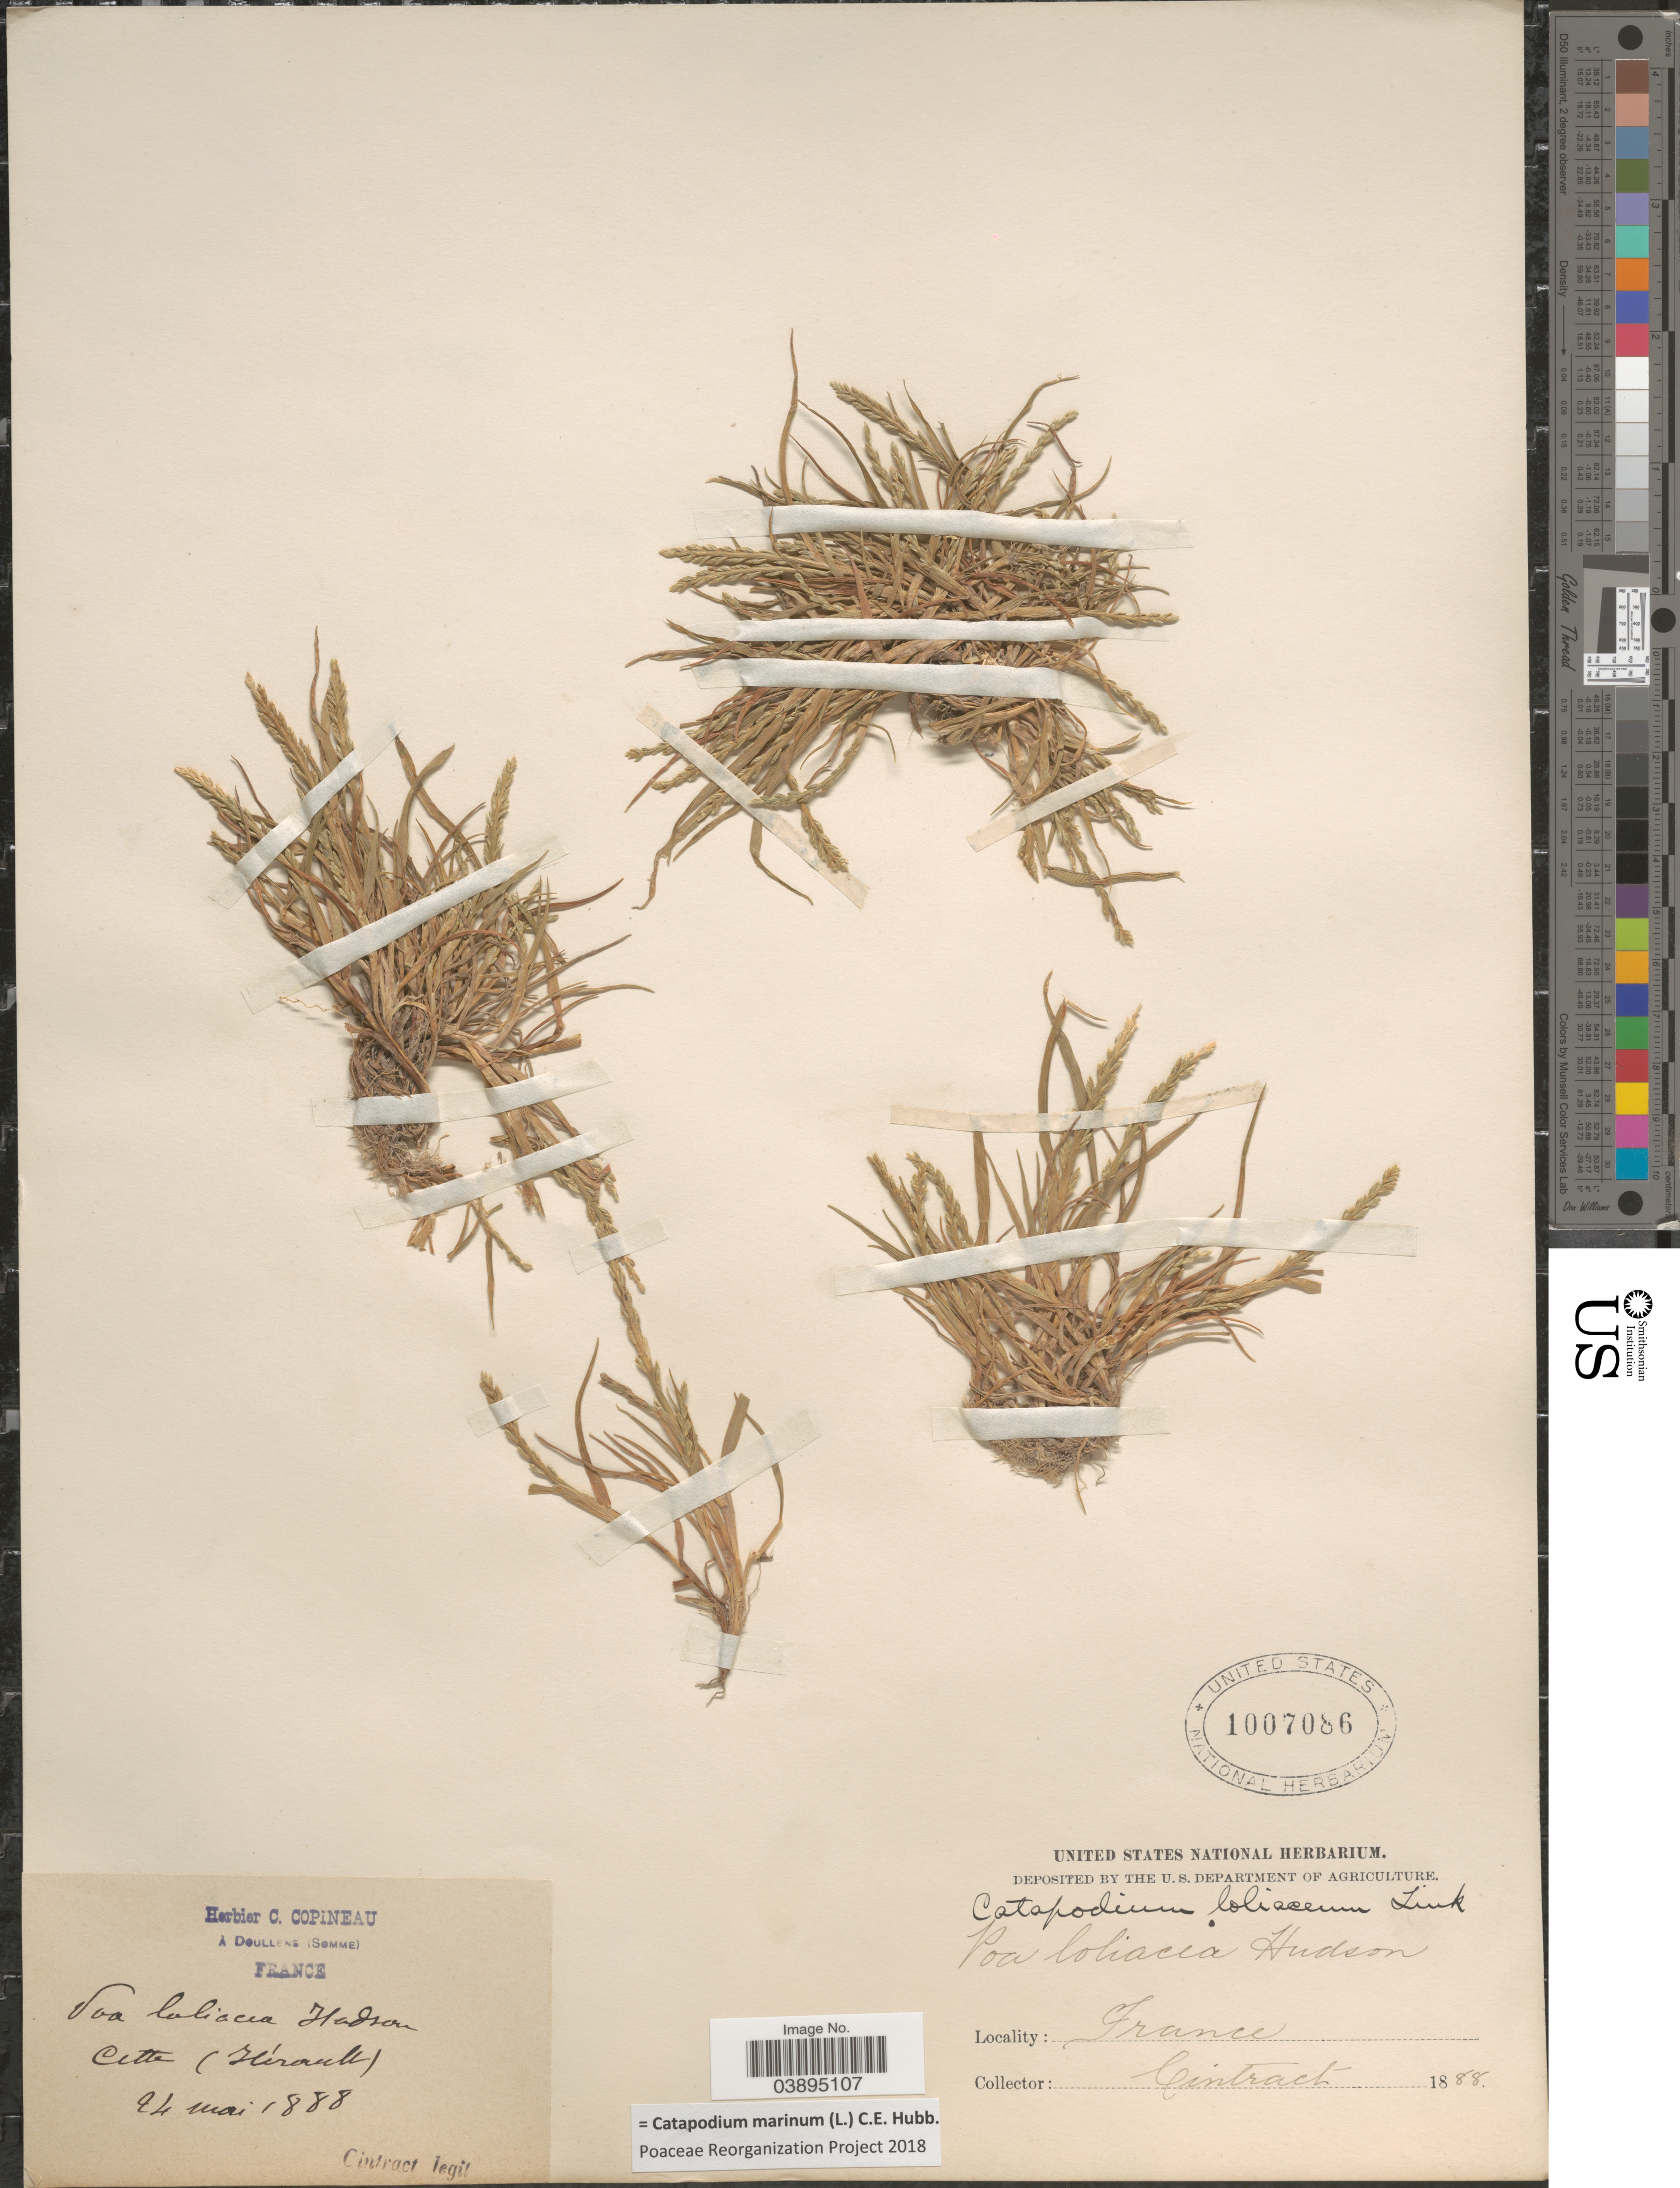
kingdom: Plantae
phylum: Tracheophyta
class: Liliopsida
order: Poales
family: Poaceae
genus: Catapodium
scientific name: Catapodium marinum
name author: (L.) C.E. Hubb.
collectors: Cintract, --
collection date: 1888-05-24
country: France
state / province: Occitanie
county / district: Hérault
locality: Cette (Hérault).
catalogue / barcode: US 1007086